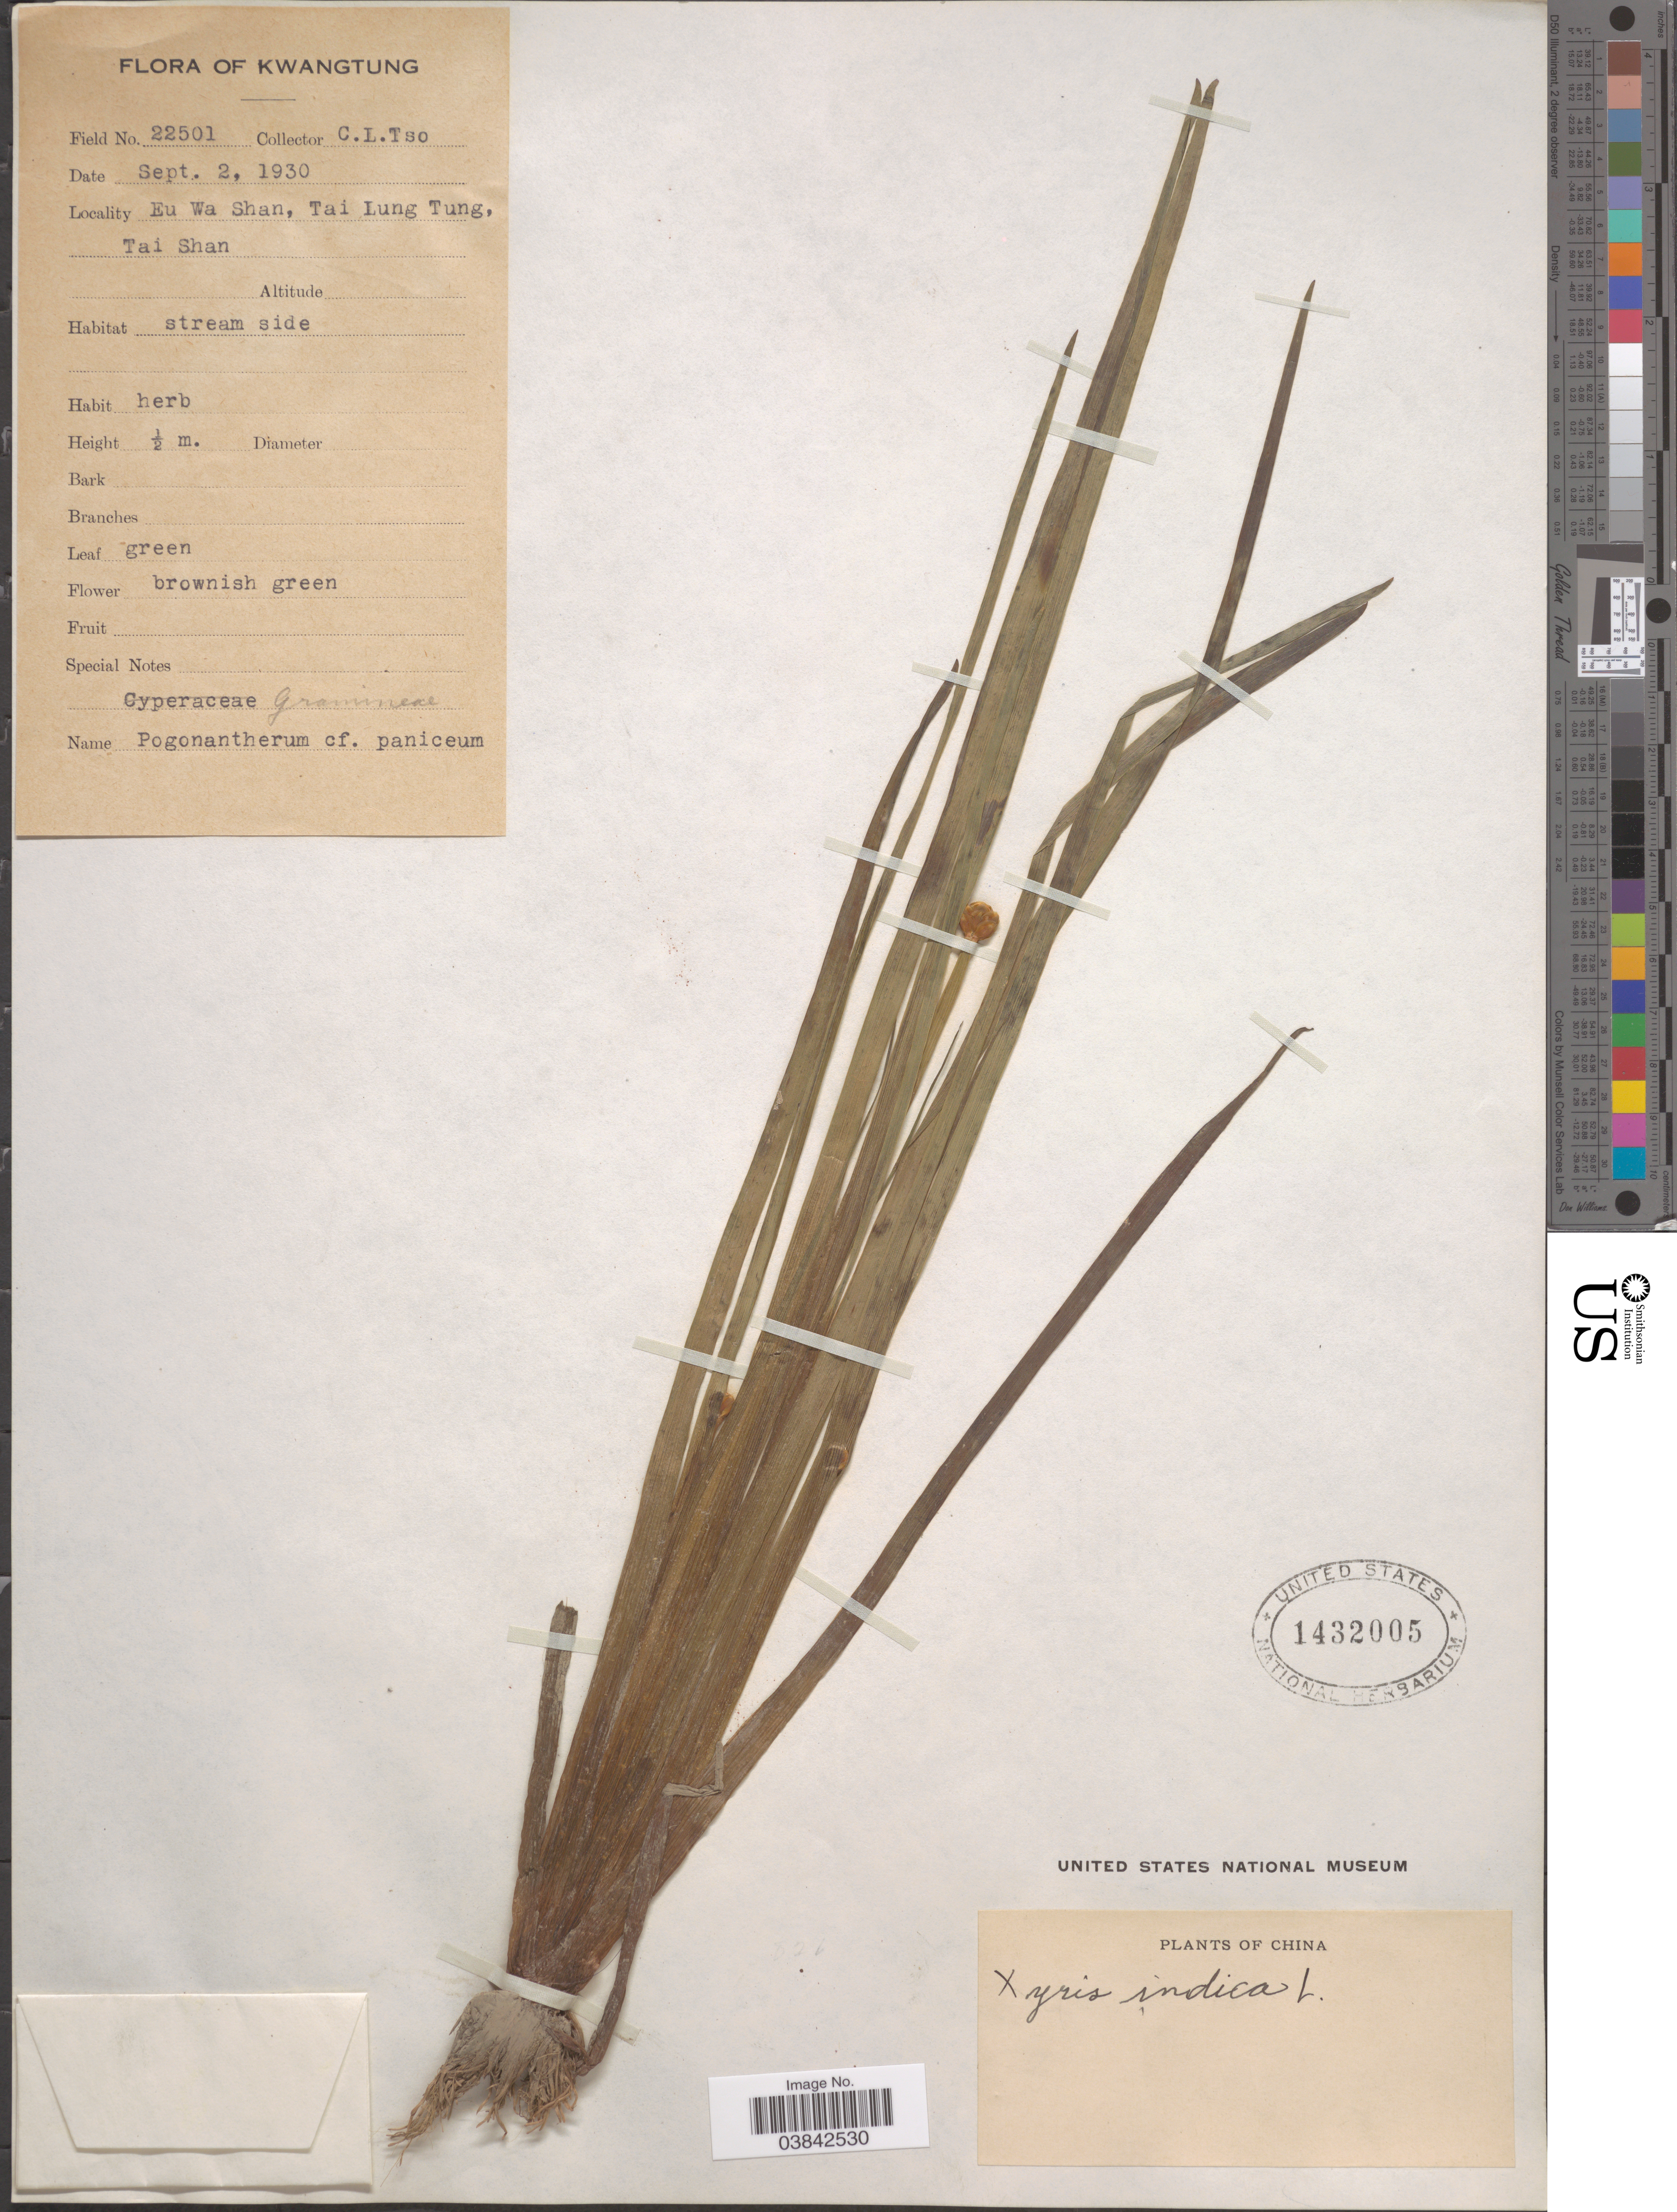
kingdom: Plantae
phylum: Tracheophyta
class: Liliopsida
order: Poales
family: Xyridaceae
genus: Xyris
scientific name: Xyris indica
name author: L.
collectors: C. Tso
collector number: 22501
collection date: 1930-09-02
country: China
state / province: Guangdong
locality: Kwangtung. Eu Wa Shan, Tai Lung Tung, Tai Shan.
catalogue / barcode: US 1432005